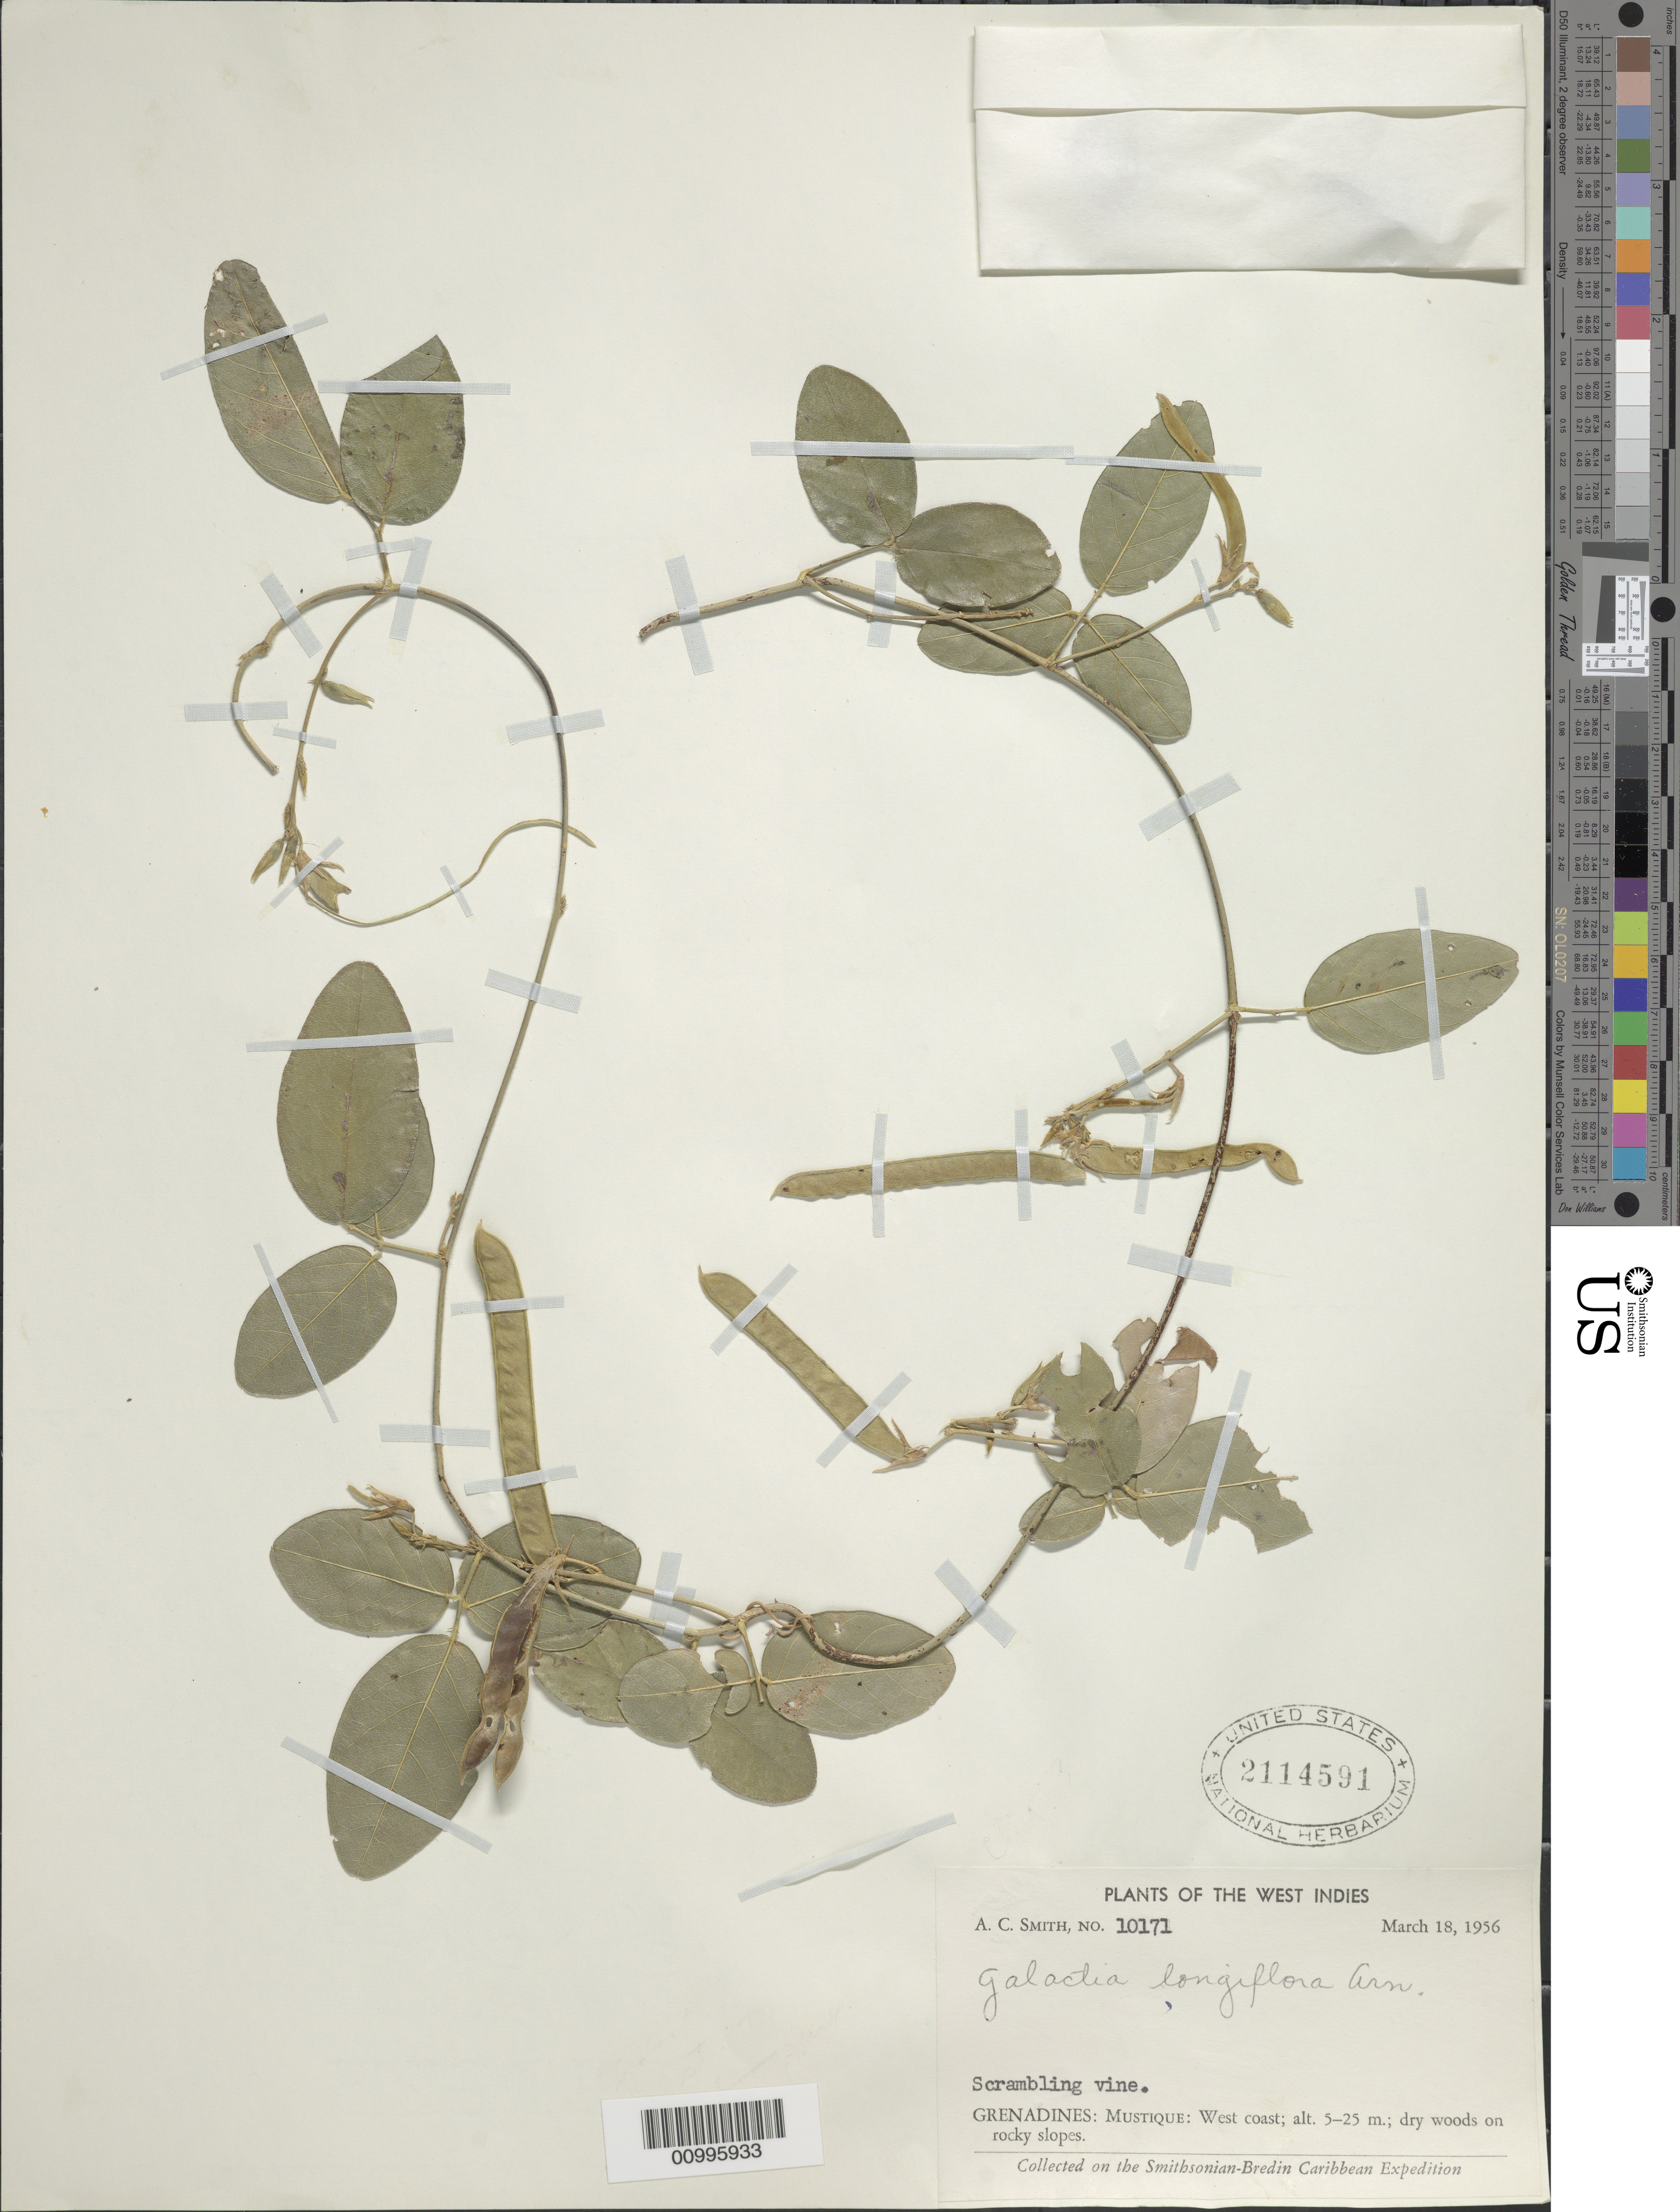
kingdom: Plantae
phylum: Tracheophyta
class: Magnoliopsida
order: Fabales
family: Fabaceae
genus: Galactia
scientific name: Galactia longiflora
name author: Arn.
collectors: A. C. Smith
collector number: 10171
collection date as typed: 18 Mar 1956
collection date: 1956-03-18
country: St. Vincent - Grenadines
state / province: Saint George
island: St. Vincent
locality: Scrambling Vine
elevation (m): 5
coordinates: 0 N, 0 E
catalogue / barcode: US 2114591